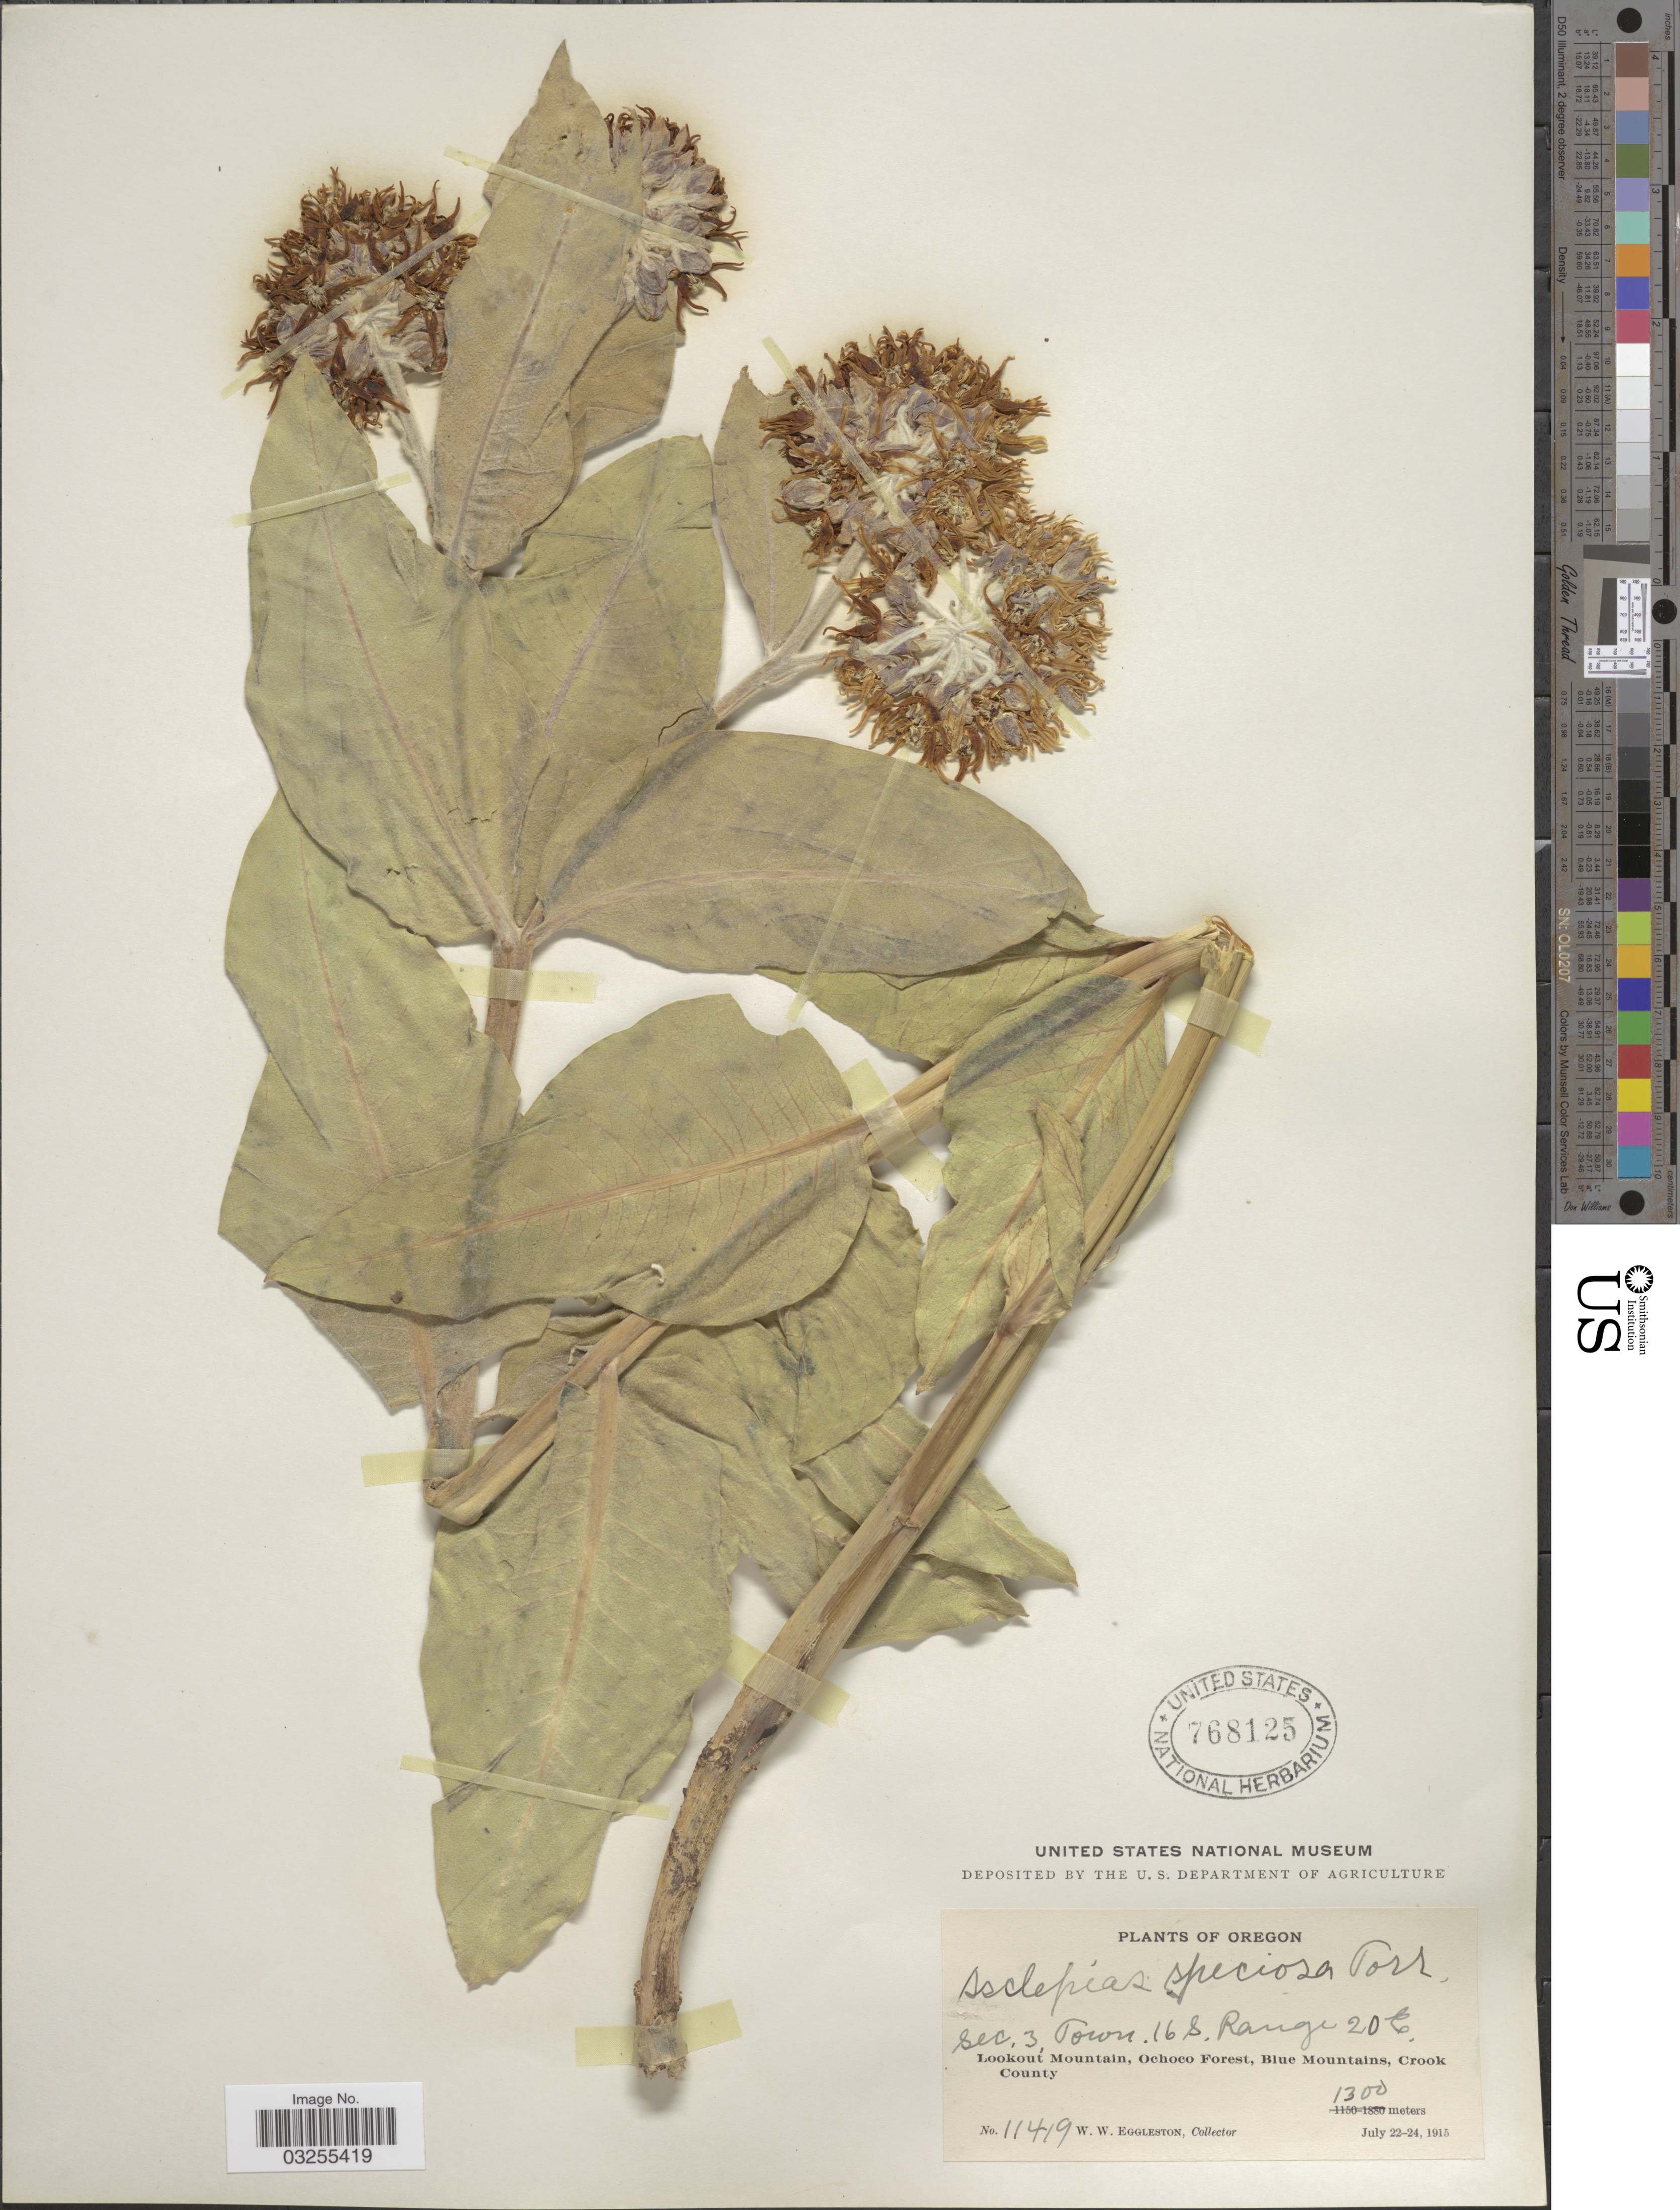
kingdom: Plantae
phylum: Tracheophyta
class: Magnoliopsida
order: Gentianales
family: Apocynaceae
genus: Asclepias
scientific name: Asclepias speciosa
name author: Torr.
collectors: W. W. Eggleston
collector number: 11419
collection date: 1915-07-22/1915-07-24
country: United States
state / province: Oregon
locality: Sec.3, Town. 16s, Range 20E. Lookout Mountain, Ochoco Forest, Blue Mountains, Crook County.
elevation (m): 1300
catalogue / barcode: US 768125